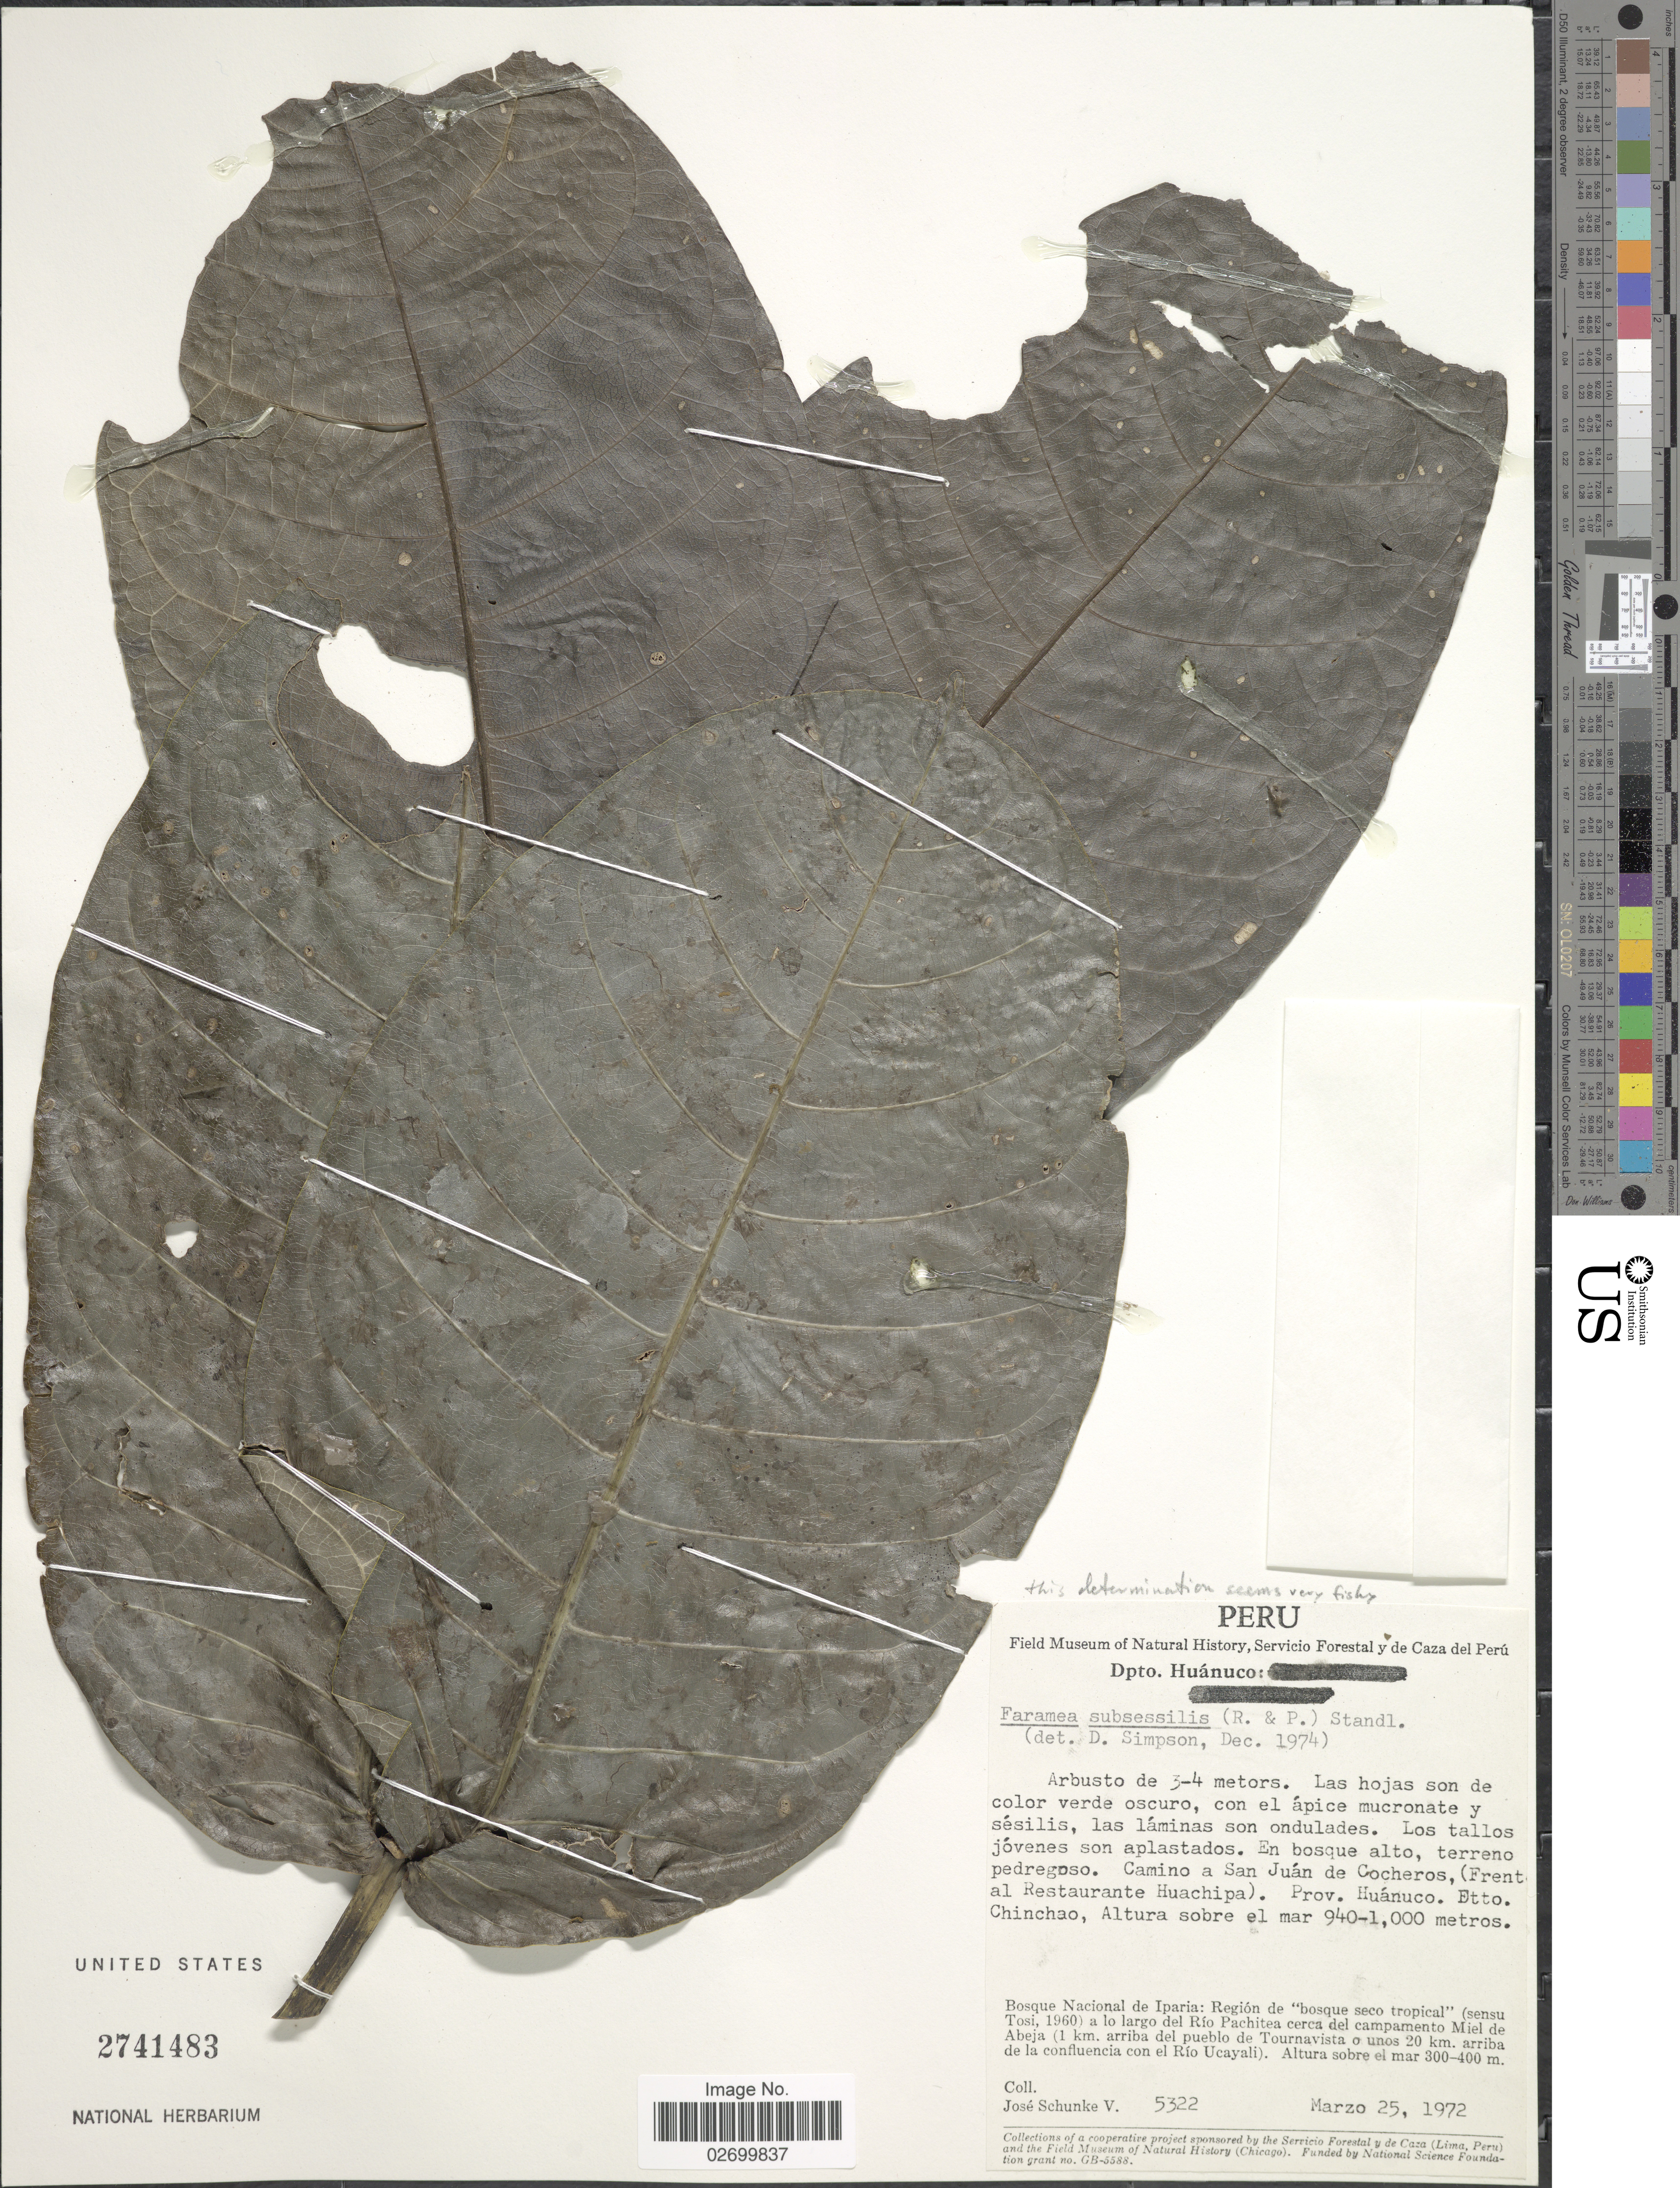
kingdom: Plantae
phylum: Tracheophyta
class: Magnoliopsida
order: Gentianales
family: Rubiaceae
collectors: J. Schunke Vigo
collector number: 5322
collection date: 1972-03-25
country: Peru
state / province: Huánuco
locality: Dpto. Huánuco. Camino a San Juán de Cocheros, (Frente al Restaurante Huachipa). Dtto. Chinchao.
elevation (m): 940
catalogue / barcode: US 2741483